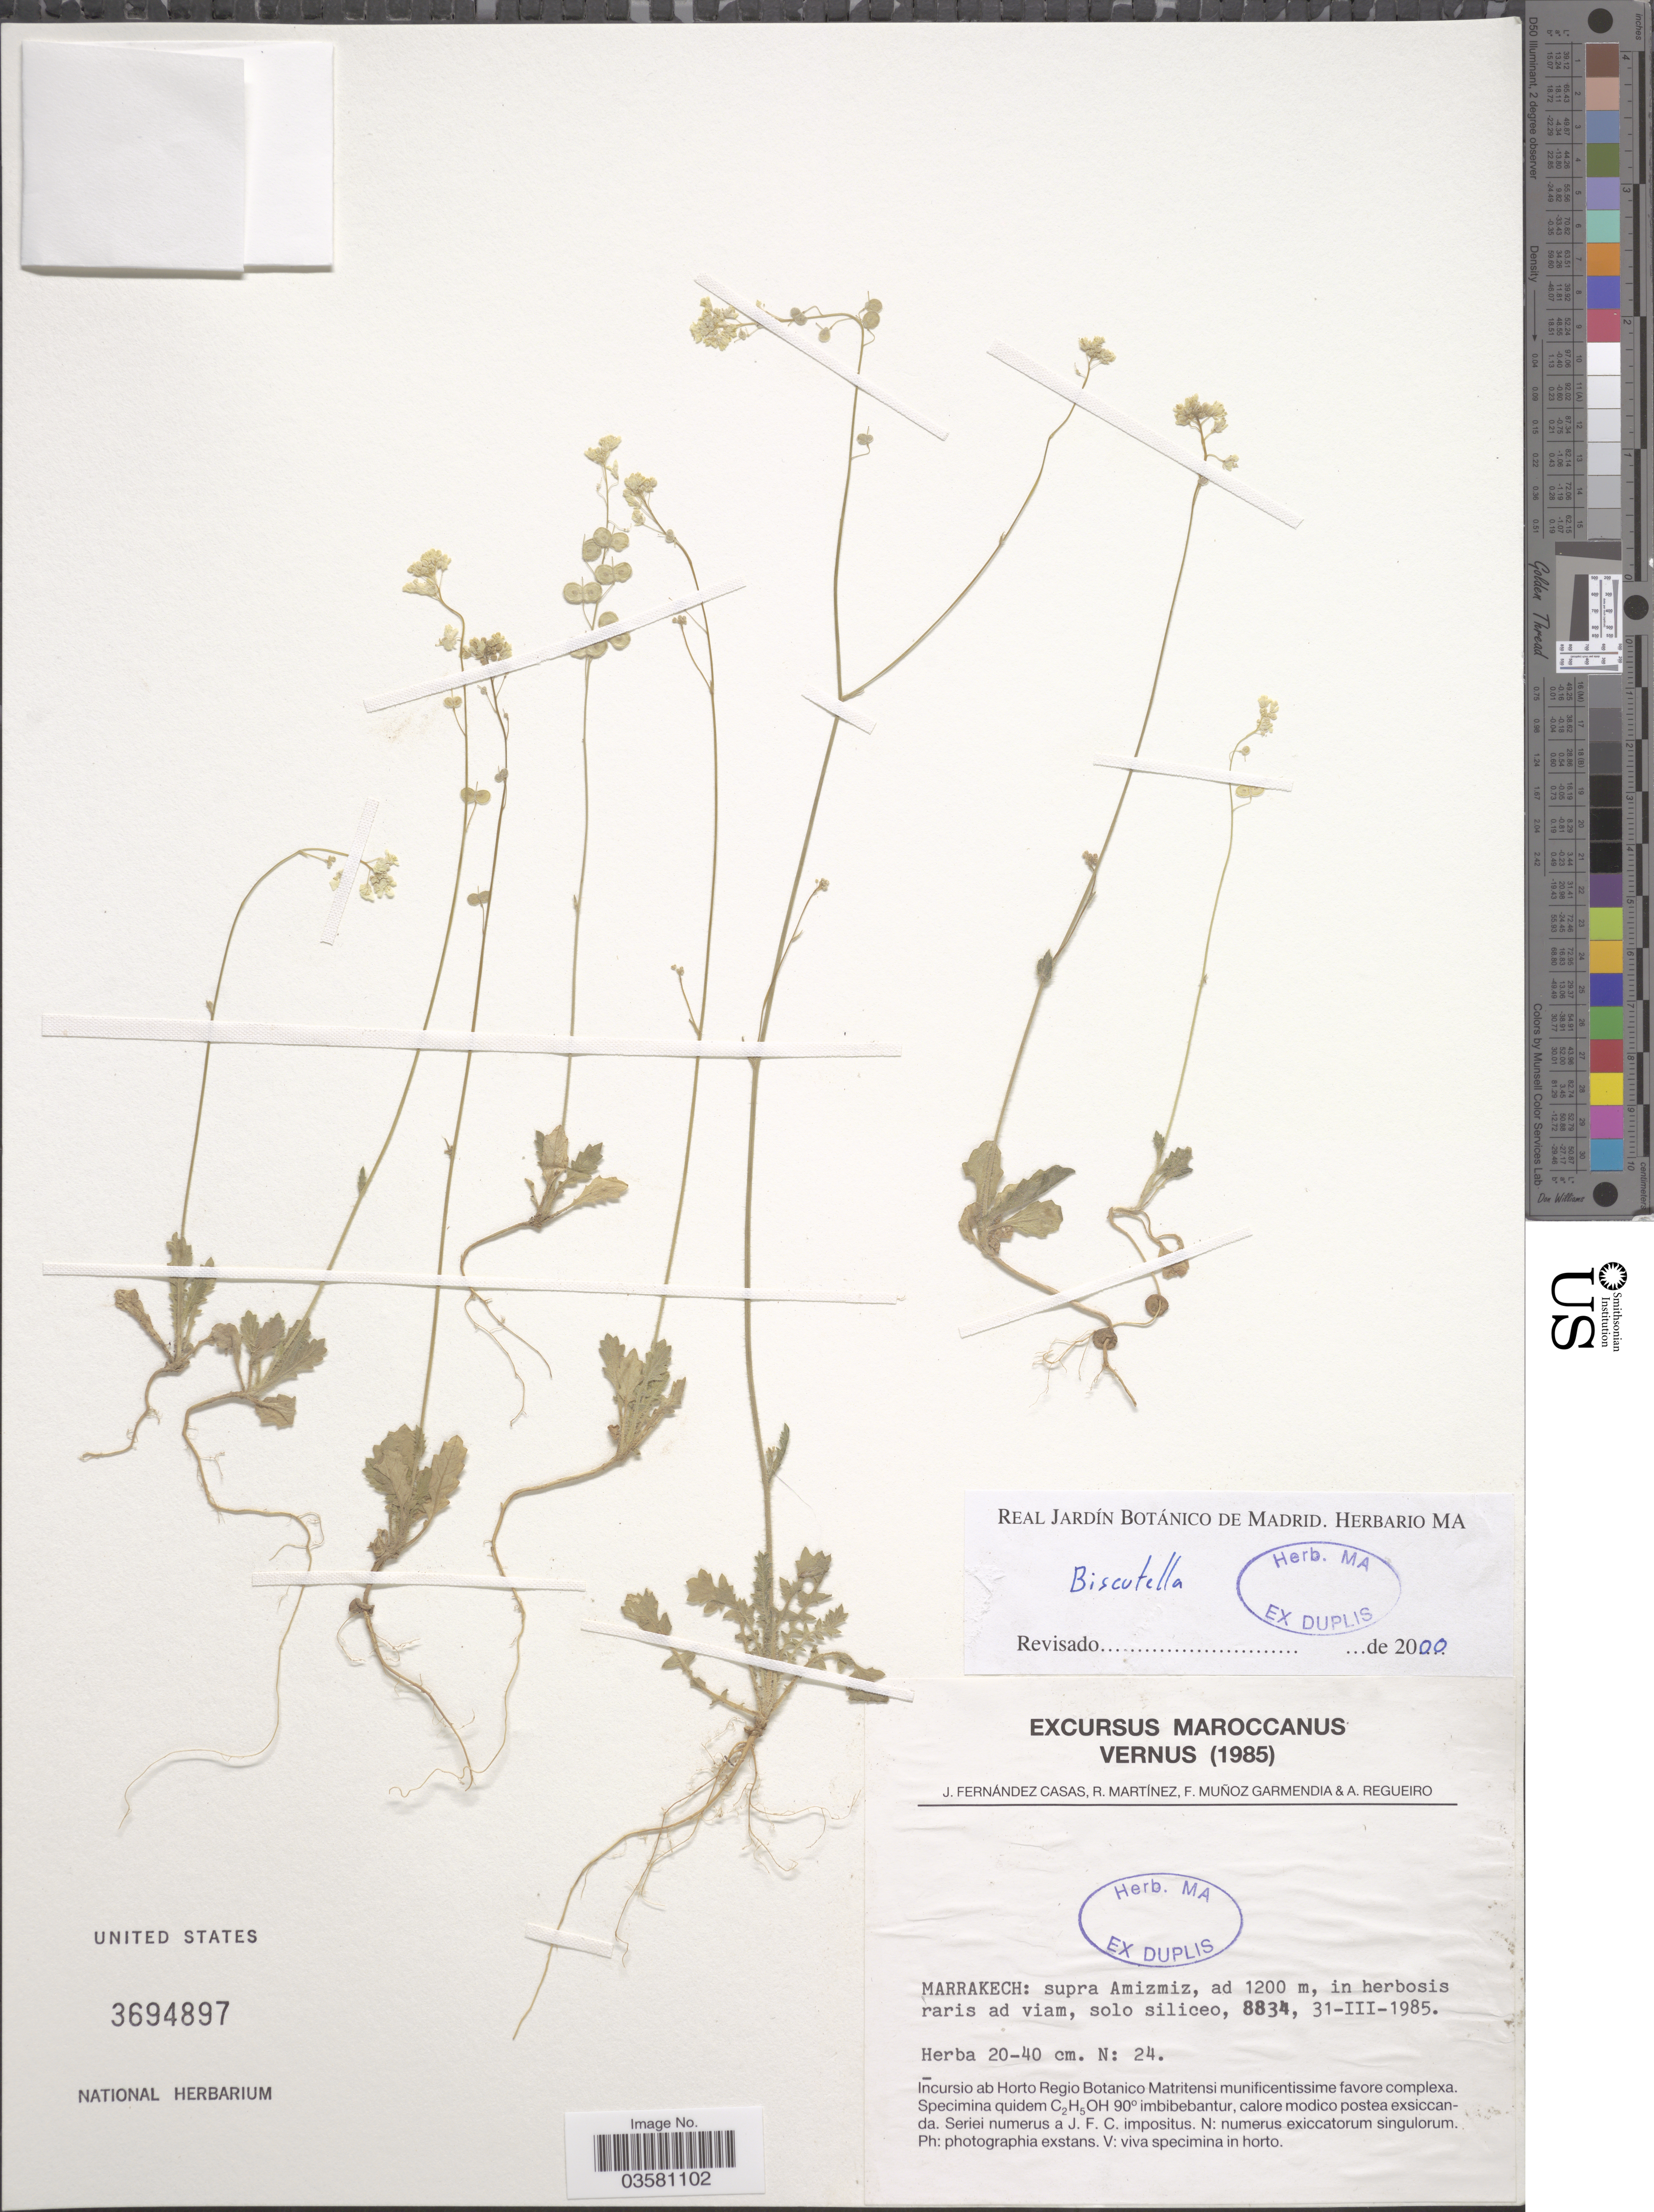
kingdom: Plantae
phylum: Tracheophyta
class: Magnoliopsida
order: Brassicales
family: Brassicaceae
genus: Biscutella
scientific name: Biscutella sp.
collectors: J. Casas, R. Martinez, F. Muñoz Garmendia & A. Regueiro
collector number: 8834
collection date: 1985-03-31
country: Morocco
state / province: Marrakech-Tensift-Al Haouz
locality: Marrakech: supra Amizmiz.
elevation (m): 1200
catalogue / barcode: US 3694897